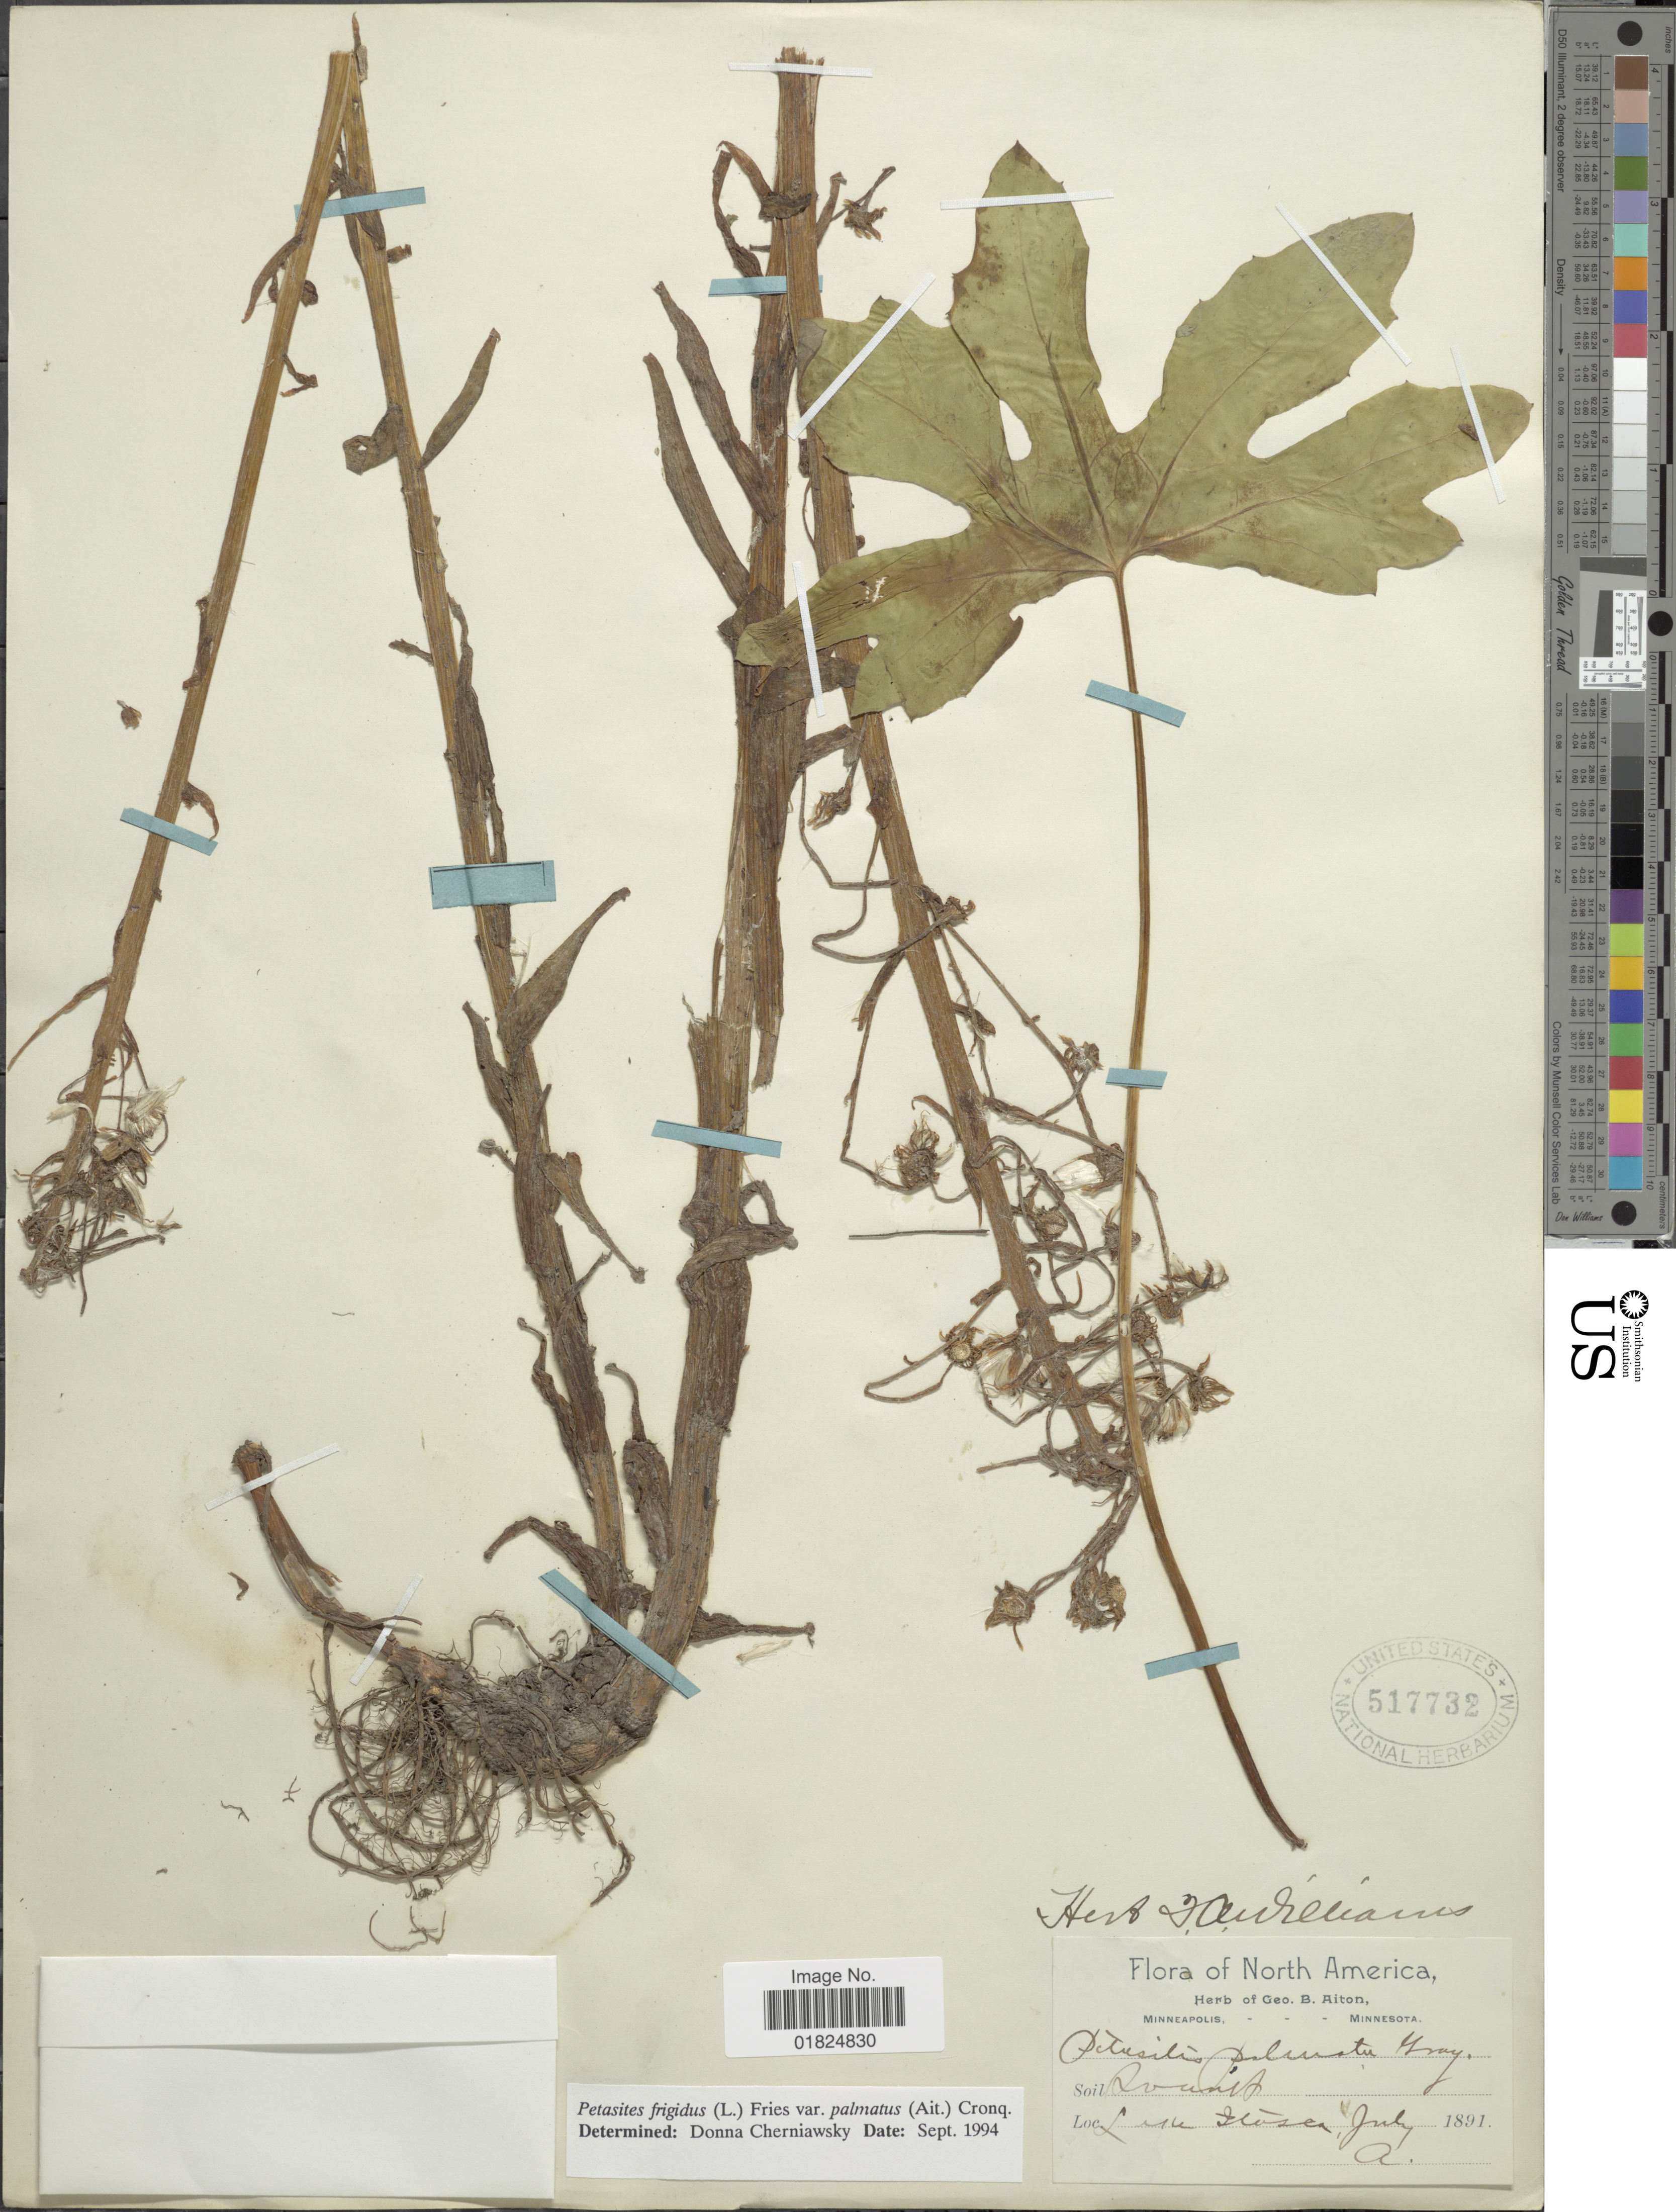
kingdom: Plantae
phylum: Tracheophyta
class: Magnoliopsida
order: Asterales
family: Asteraceae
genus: Petasites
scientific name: Petasites frigidus var. palmatus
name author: (Aiton) Cody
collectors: G. B. Aiton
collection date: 1891-07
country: United States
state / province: Minnesota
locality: Minneapolis. Minnesota. North America. Lake Itasca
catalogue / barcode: US 517732